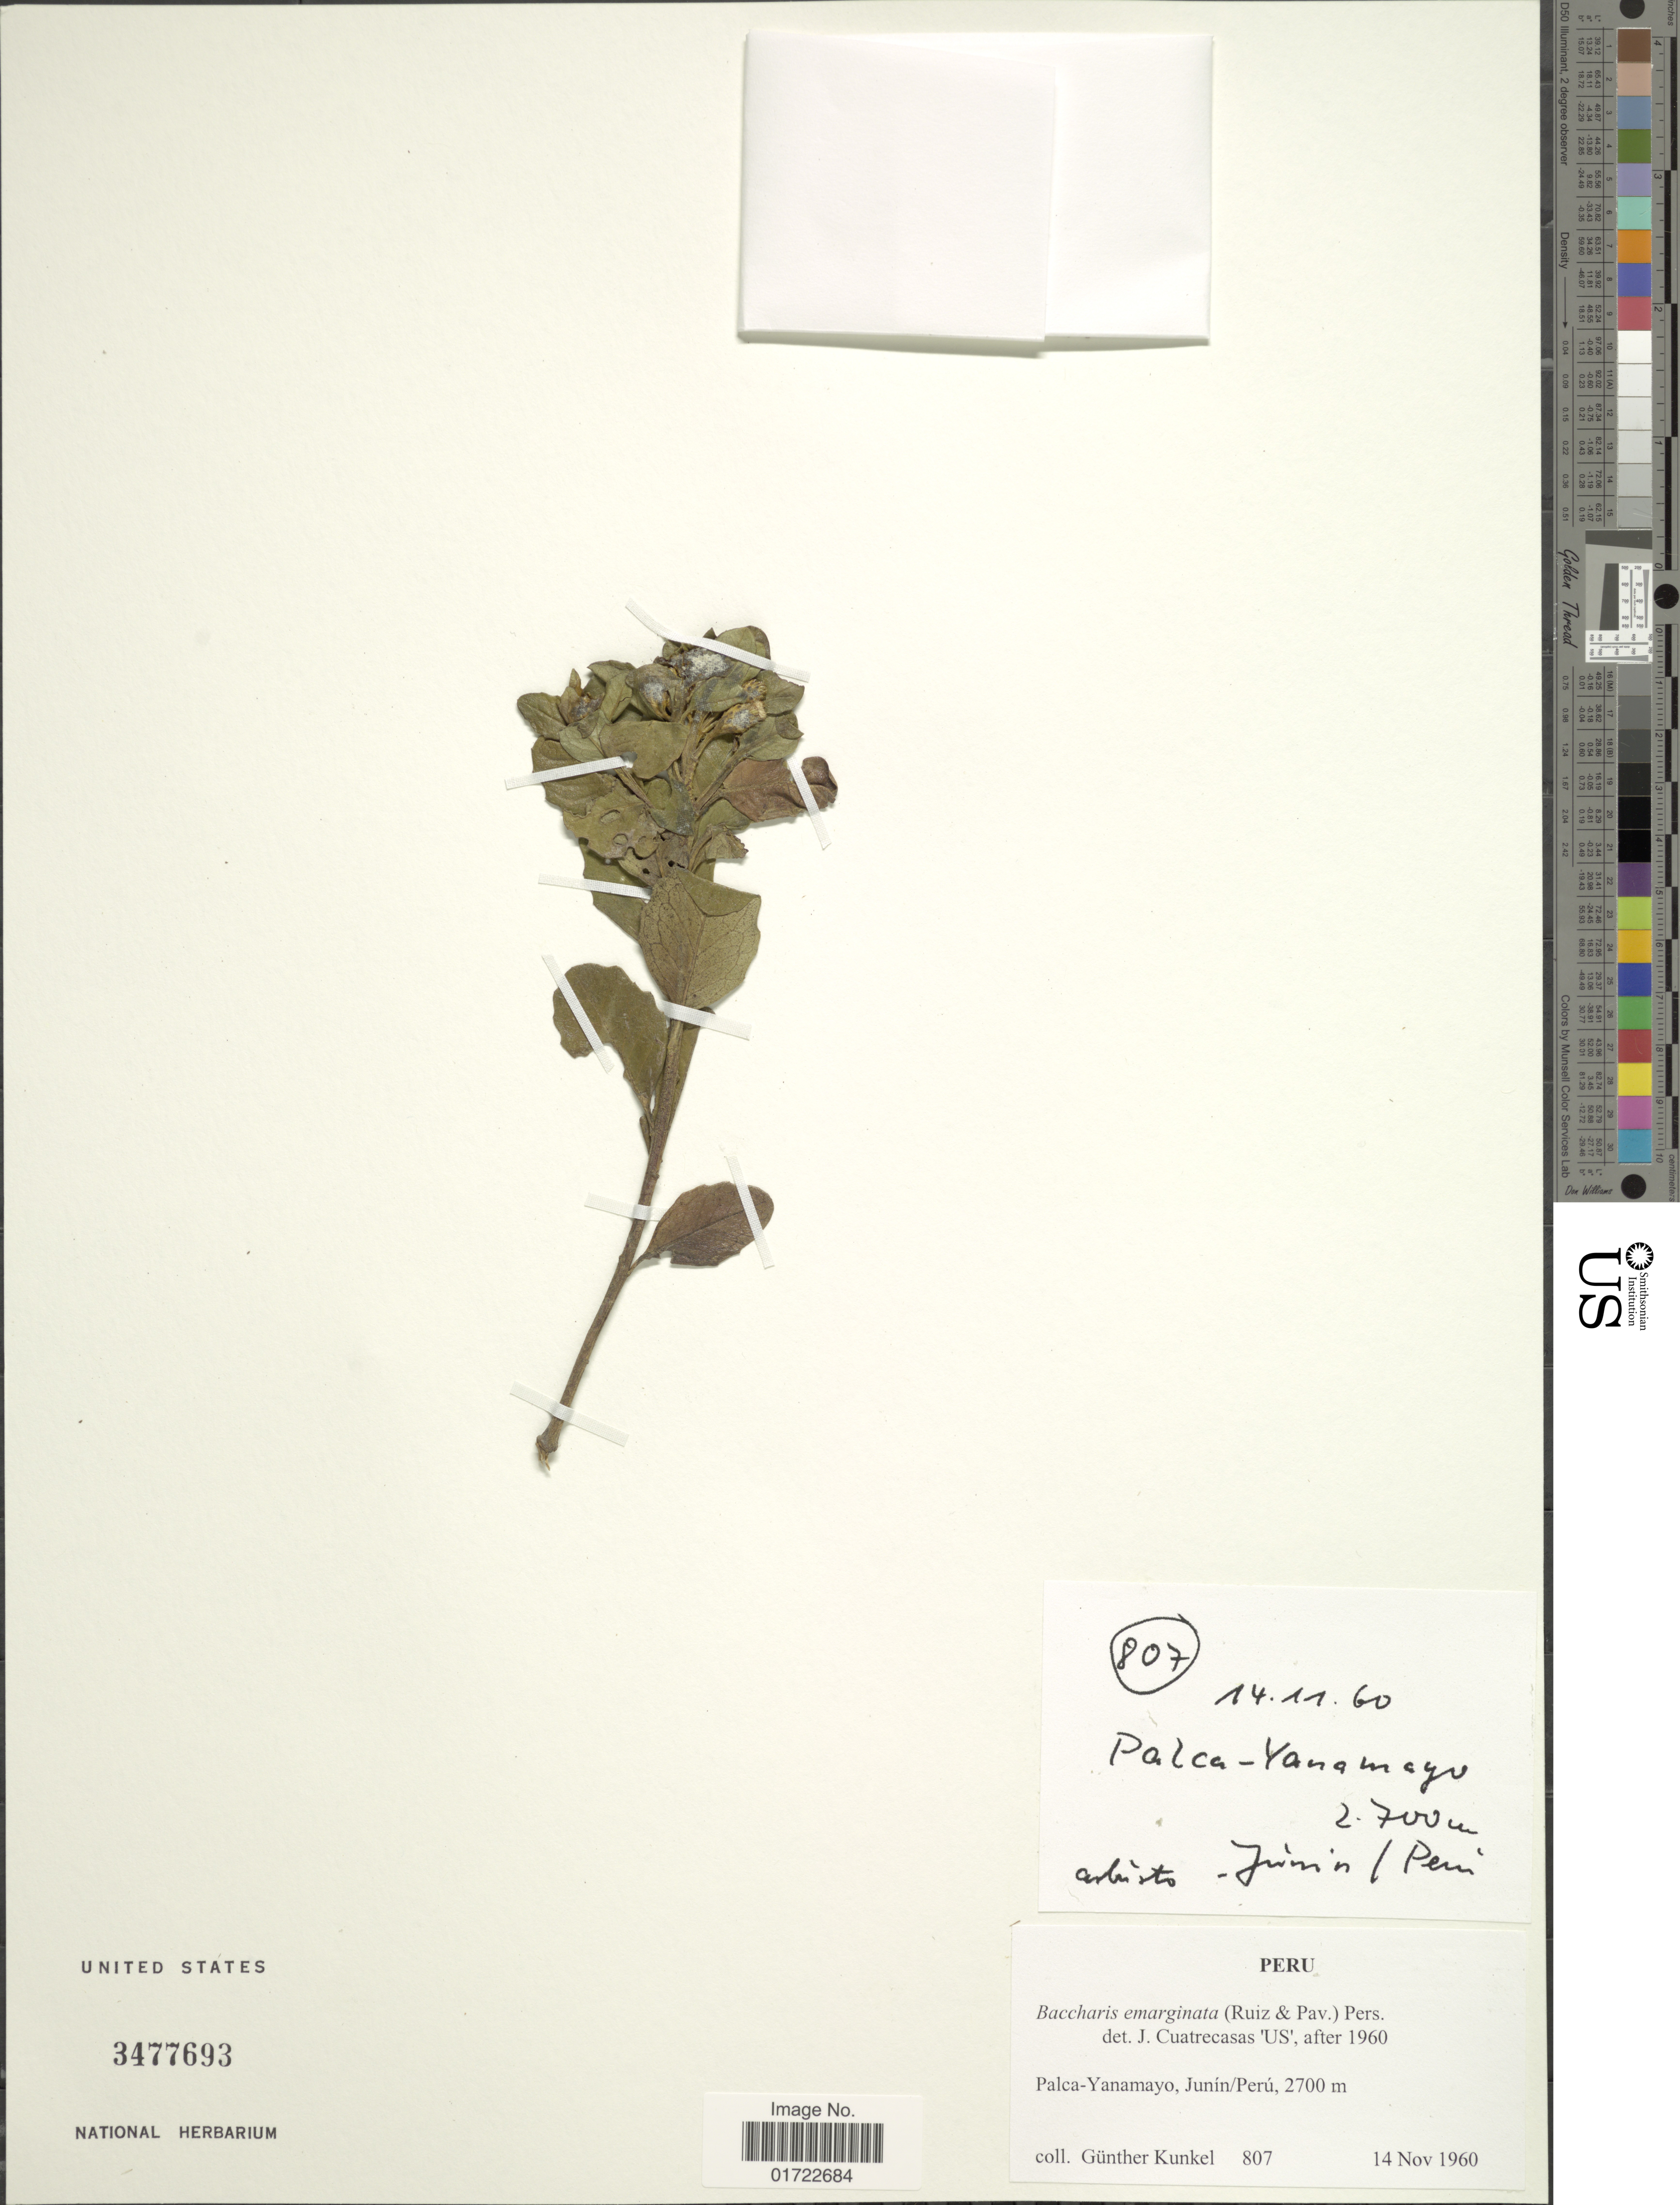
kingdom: Plantae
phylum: Tracheophyta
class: Magnoliopsida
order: Asterales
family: Asteraceae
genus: Baccharis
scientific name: Baccharis latifolia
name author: (Ruiz & Pav.) Pers.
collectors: G. Kunkel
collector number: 807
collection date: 1960-11-14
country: Peru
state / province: Junín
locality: Palca-Yanamayo.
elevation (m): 2700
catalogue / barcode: US 3477693